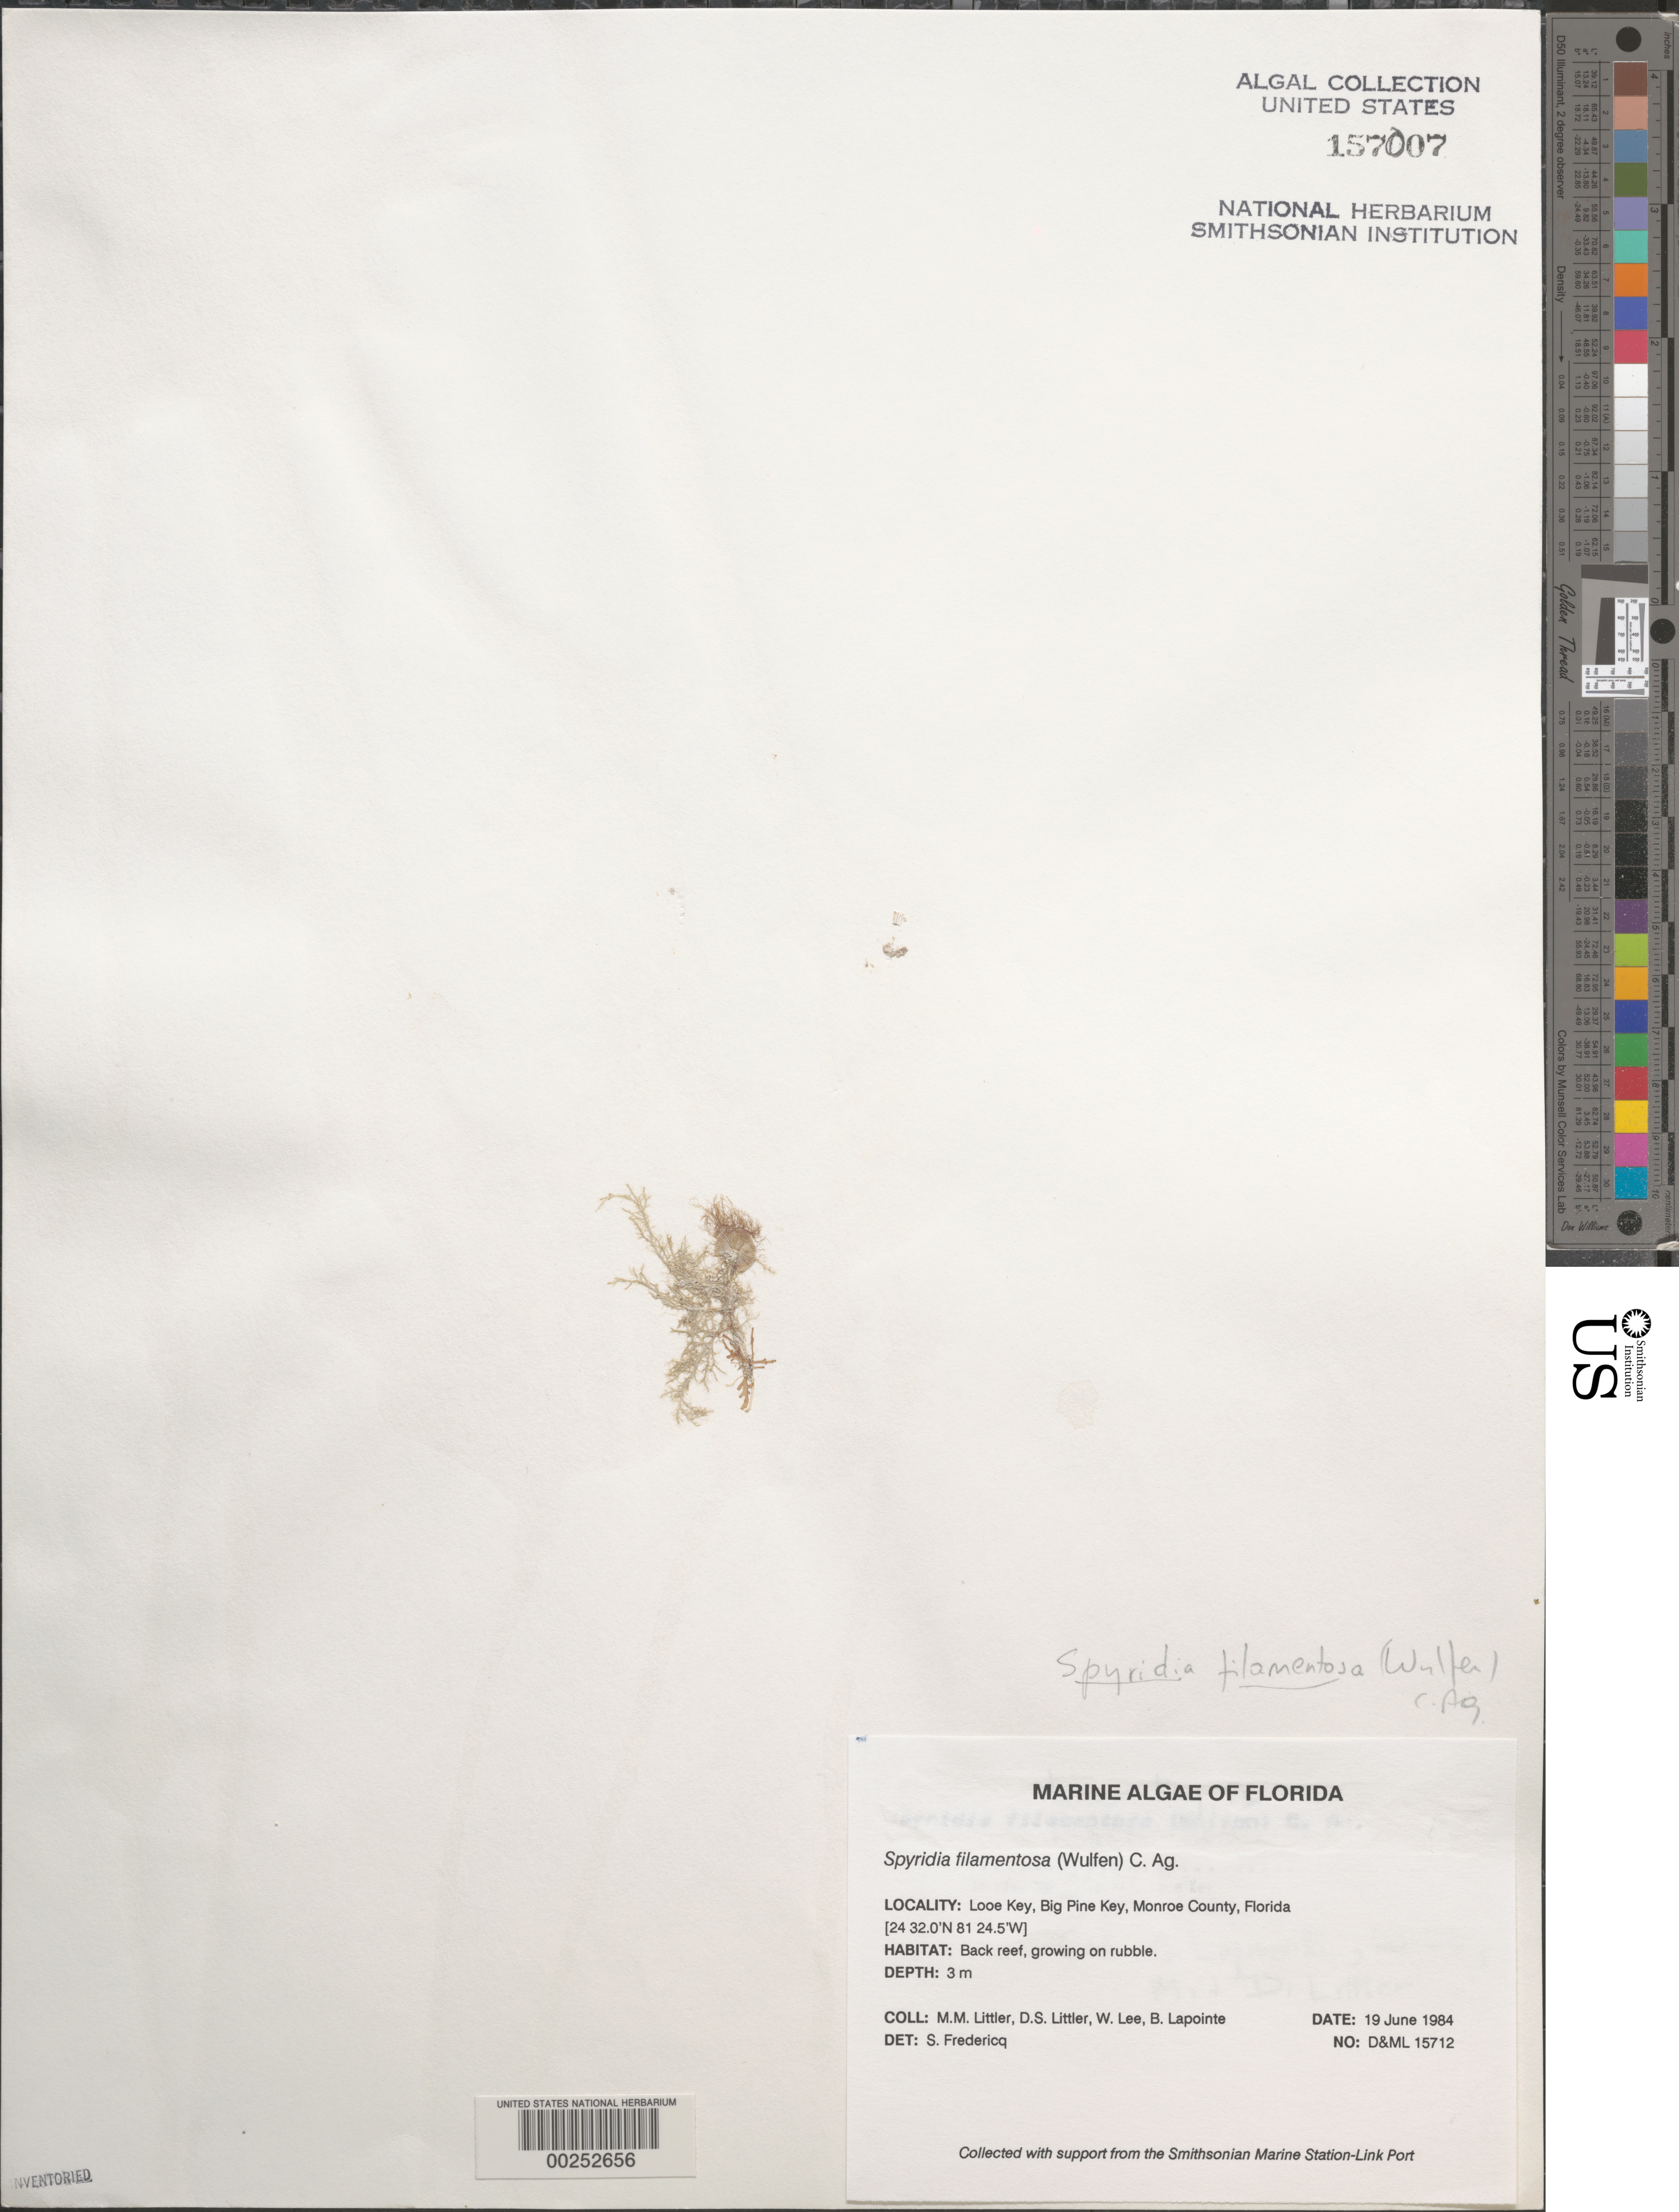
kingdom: Plantae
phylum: Rhodophyta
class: Florideophyceae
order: Ceramiales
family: Spyridiaceae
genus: Spyridia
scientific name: Spyridia filamentosa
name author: (Wulfen) Harv.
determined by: Fredericq, S.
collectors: M. M. Littler, D. S. Littler, W. Lee & B. Lapointe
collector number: D&ML 15712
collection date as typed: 19 Jun 1984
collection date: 1984-06-19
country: United States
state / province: Florida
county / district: Monroe County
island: Looe Key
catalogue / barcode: US 157007